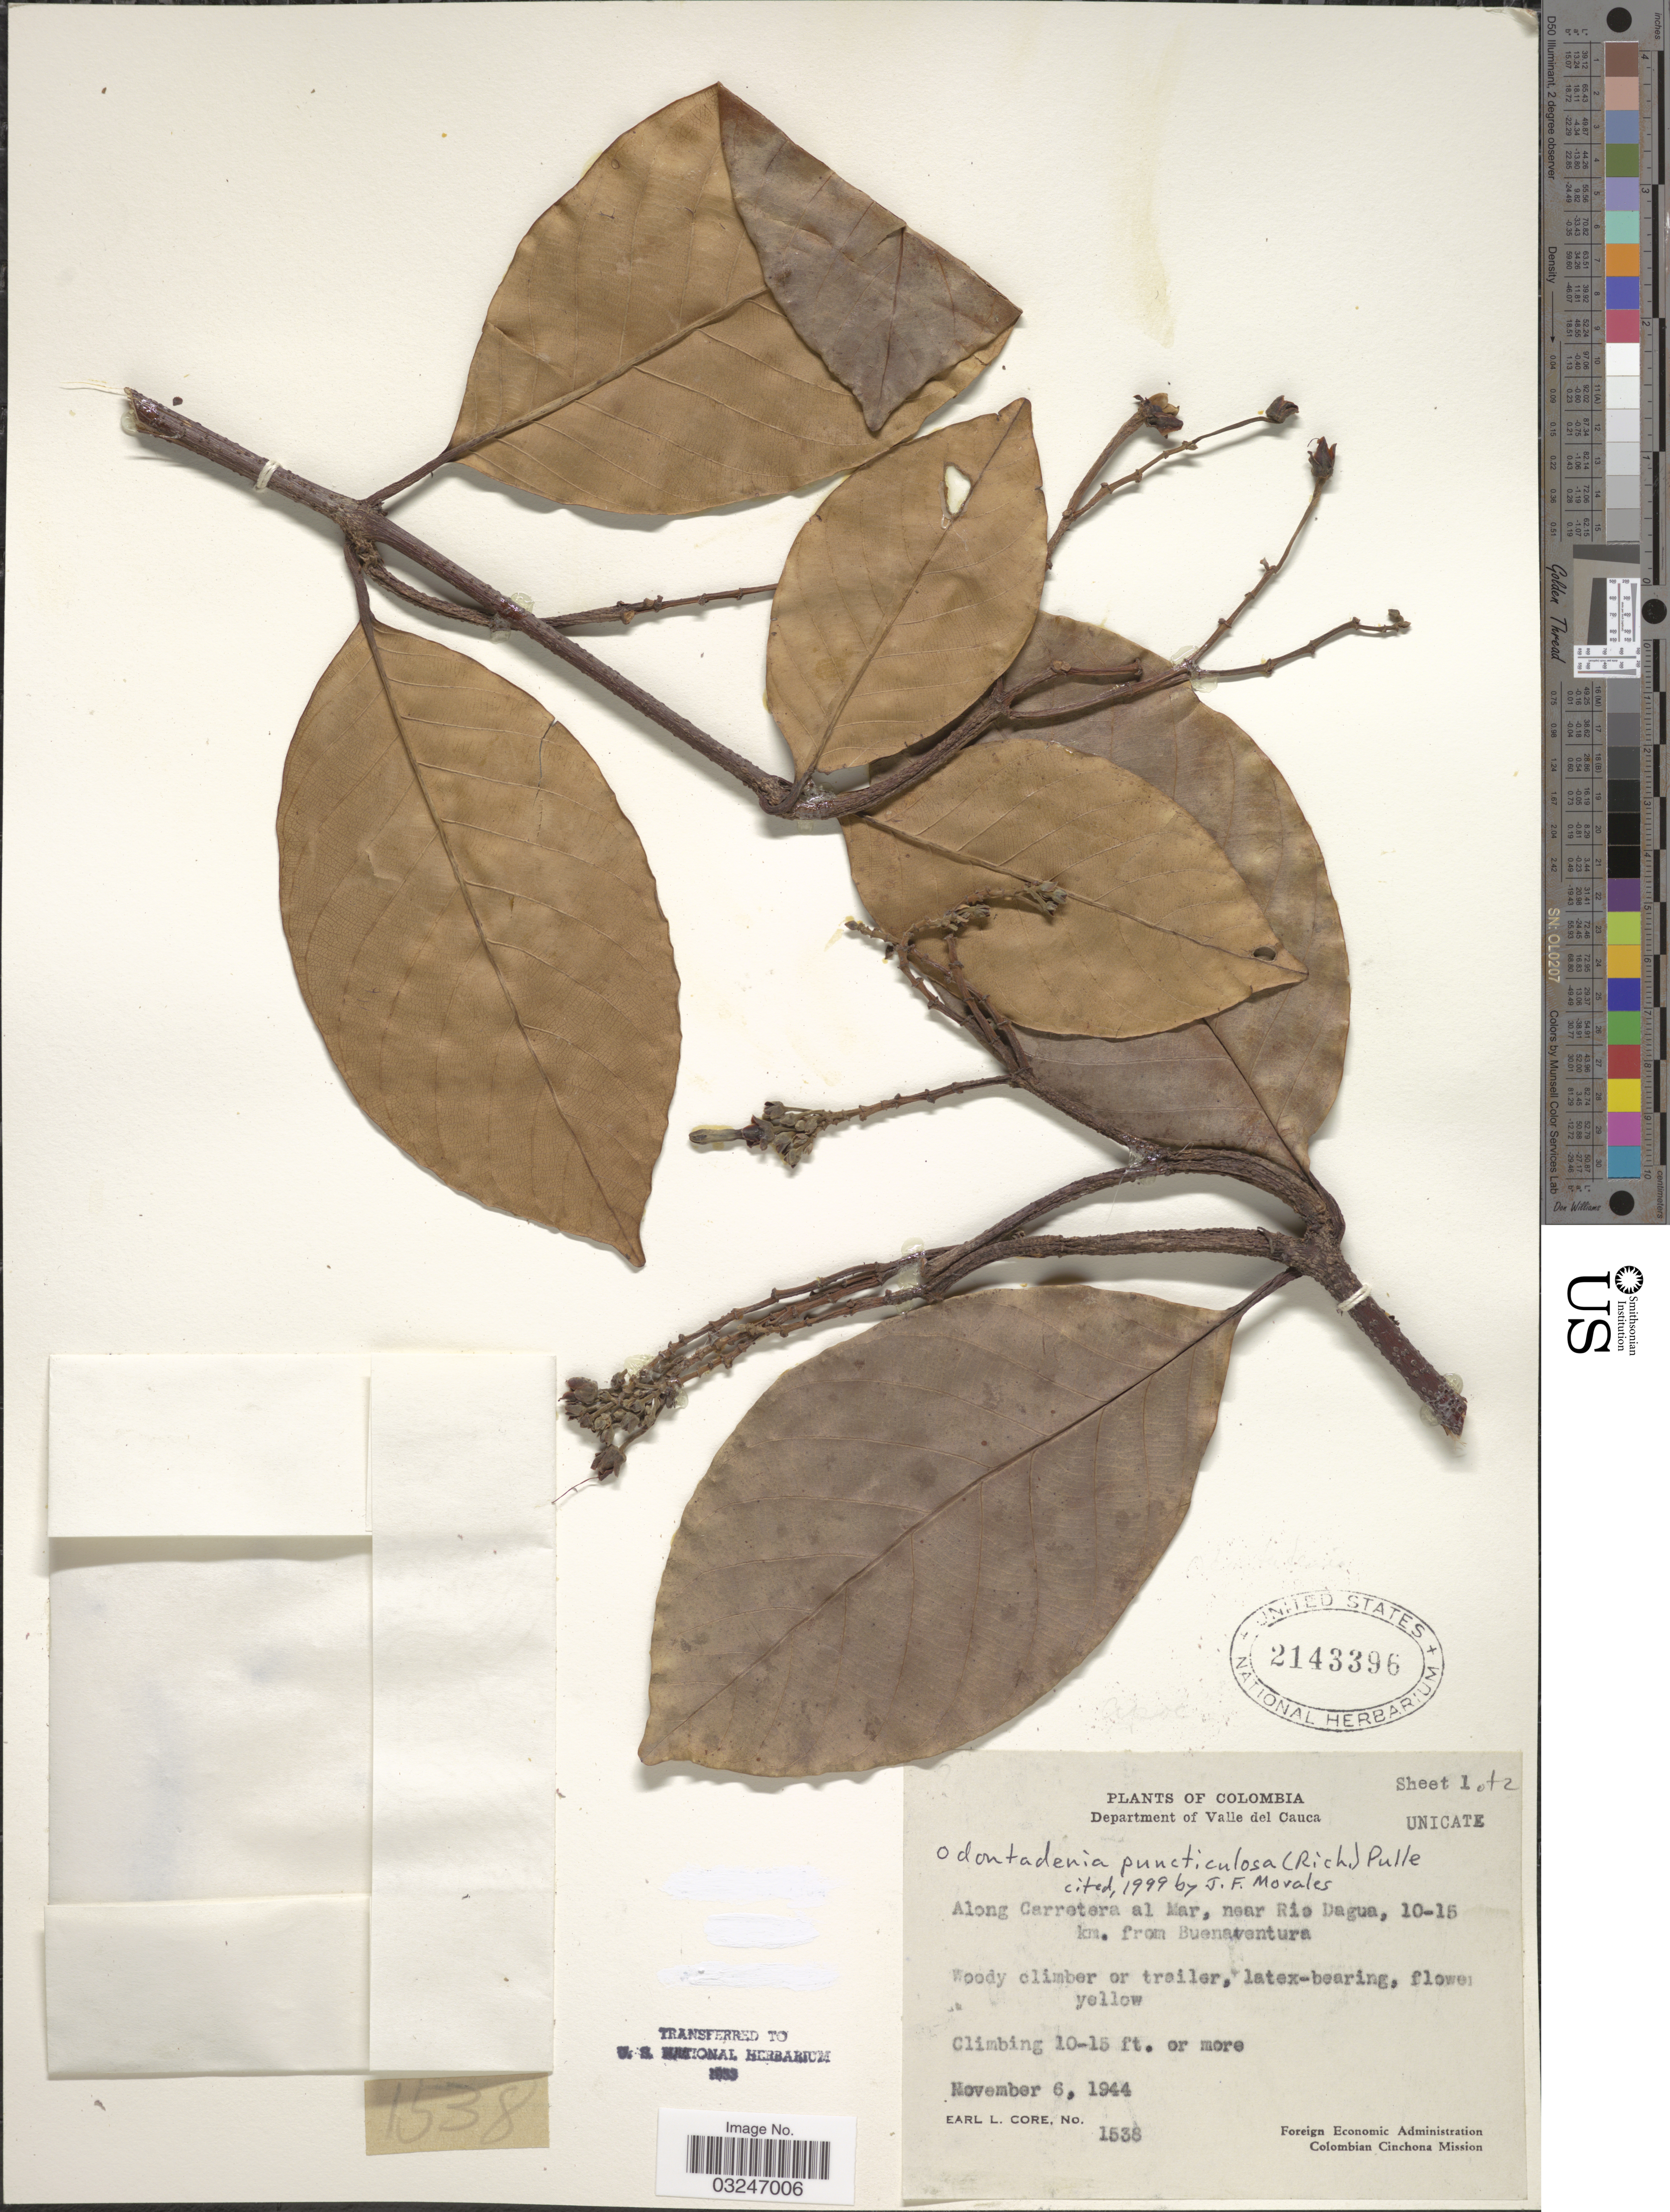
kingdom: Plantae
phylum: Tracheophyta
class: Magnoliopsida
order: Gentianales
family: Apocynaceae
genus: Odontadenia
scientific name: Odontadenia puncticulosa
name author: (Rich.) Pulle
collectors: E. L. Core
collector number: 1538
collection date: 1944-11-06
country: Colombia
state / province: Valle del Cauca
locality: Department of Valle del Cauca. Along Carretera al Mar, near Rio Dagua, 10-15 km. from Buenaventura.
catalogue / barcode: US 2143396